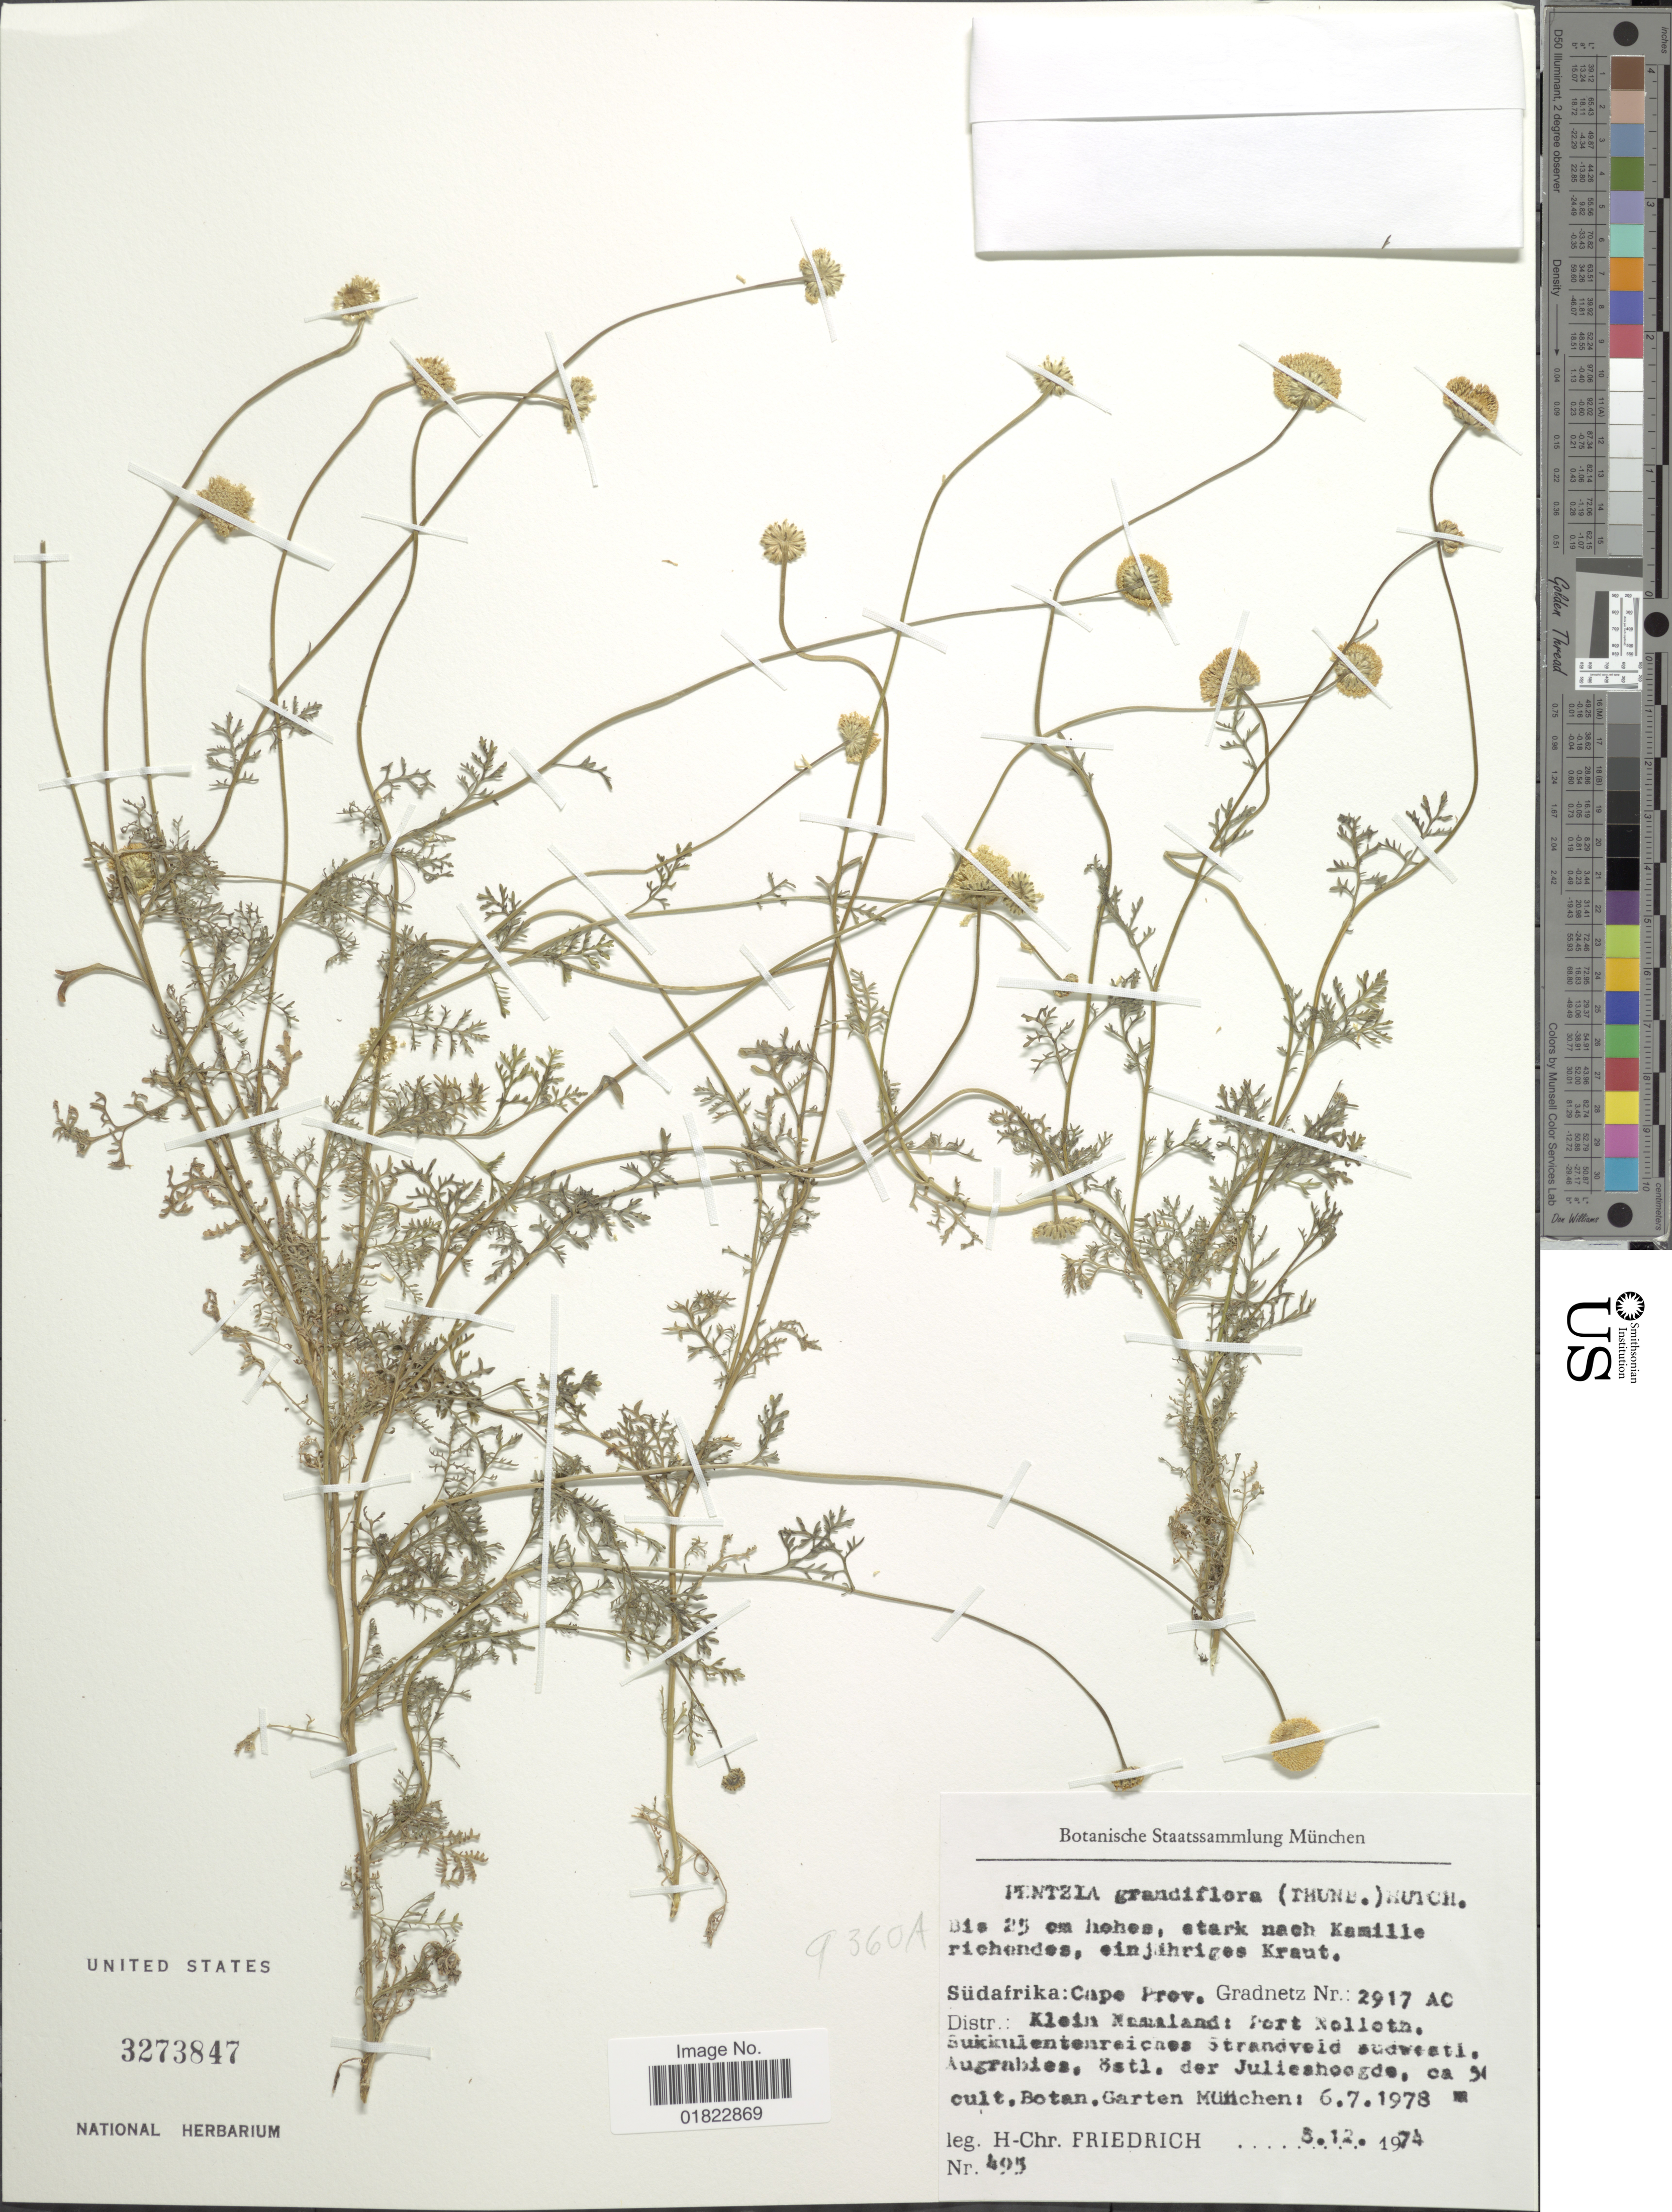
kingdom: Plantae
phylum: Tracheophyta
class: Magnoliopsida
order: Asterales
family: Asteraceae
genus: Pentzia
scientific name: Pentzia grandiflora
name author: (Thunb.) Hutch.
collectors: H. Friedrich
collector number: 495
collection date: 1974-12-05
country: South Africa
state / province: Northern Cape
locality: Sudafrika: Cape Prov. Gradnetz Nr: 2917 AC, Distr. Klein Neualand; Port Nolloth Sukhulentenreicnes Strandveld sudwestl. Augrabies, ostl. der Julieshoogde, ca. 3[illegible text] cult. Botan. Garten München.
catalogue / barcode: US 3273847